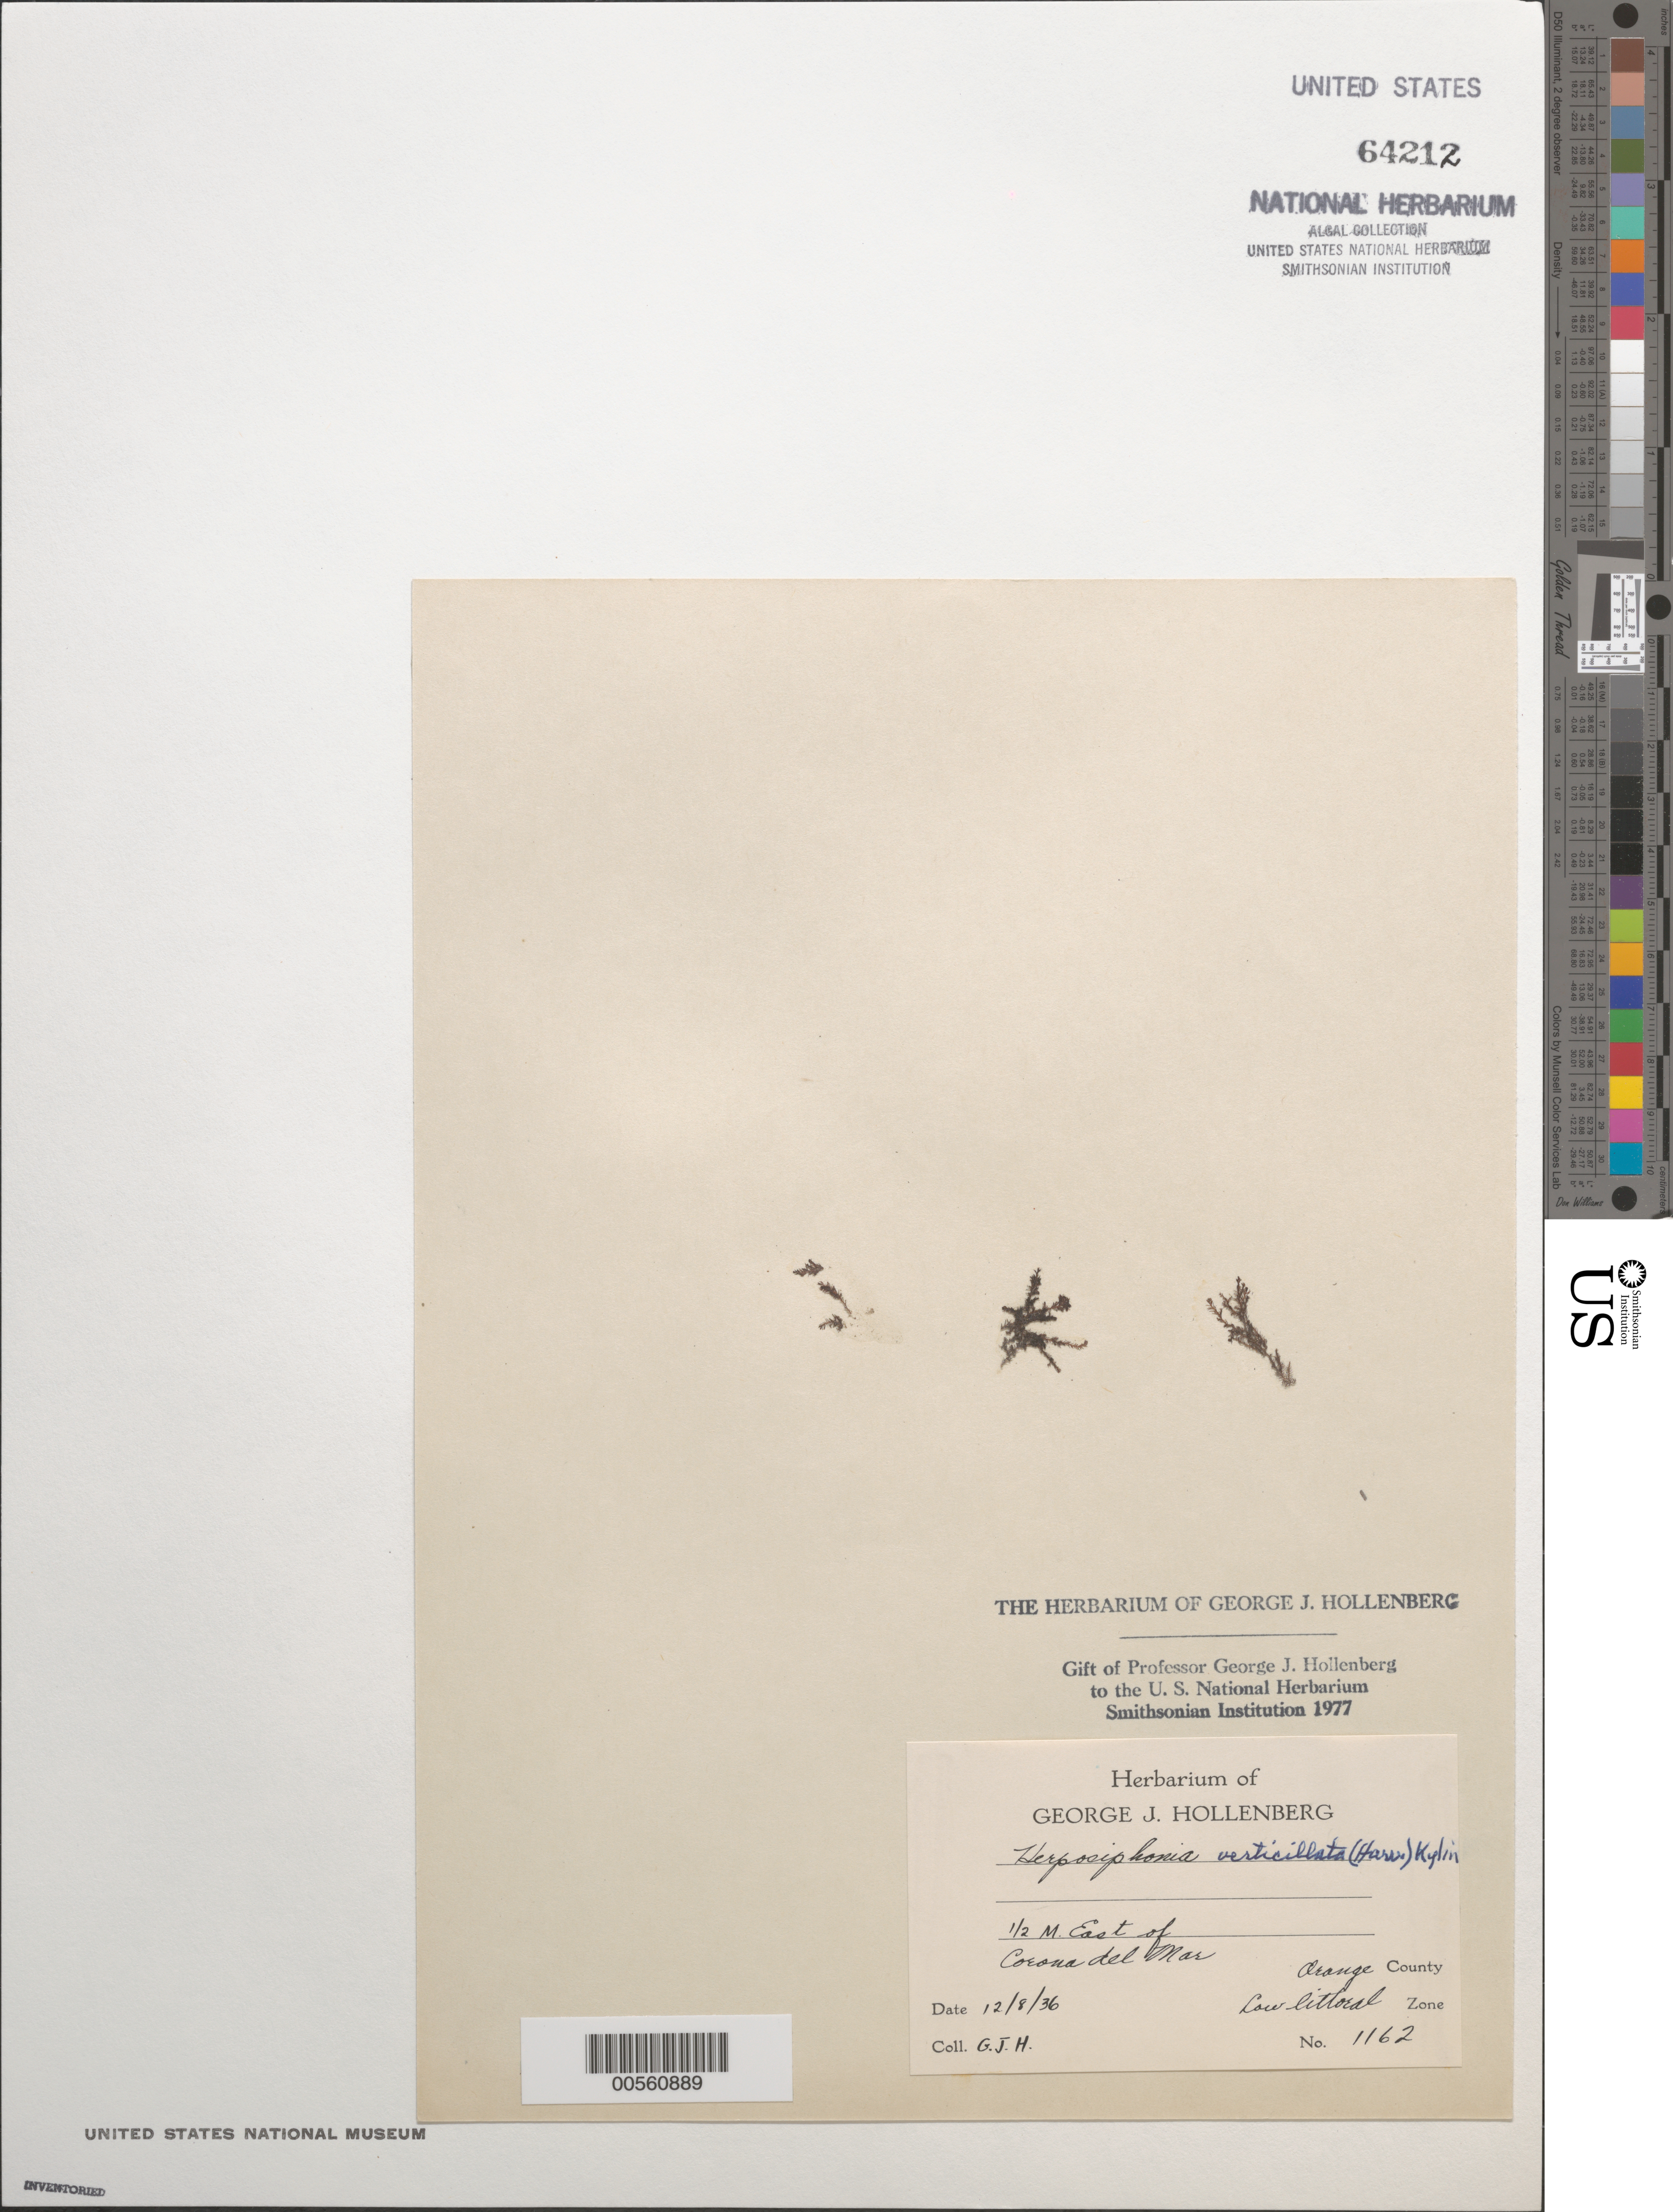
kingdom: Plantae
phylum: Rhodophyta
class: Florideophyceae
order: Ceramiales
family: Rhodomelaceae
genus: Herposiphonia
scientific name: Herposiphonia verticillata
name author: (Harv.) Kylin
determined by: Hollenberg, George J.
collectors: G. Hollenberg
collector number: GJH 1162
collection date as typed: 08 Dec 1936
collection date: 1936-12-08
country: United States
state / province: California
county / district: Orange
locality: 0.5 mile east of Corona del Mar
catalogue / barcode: US 64212